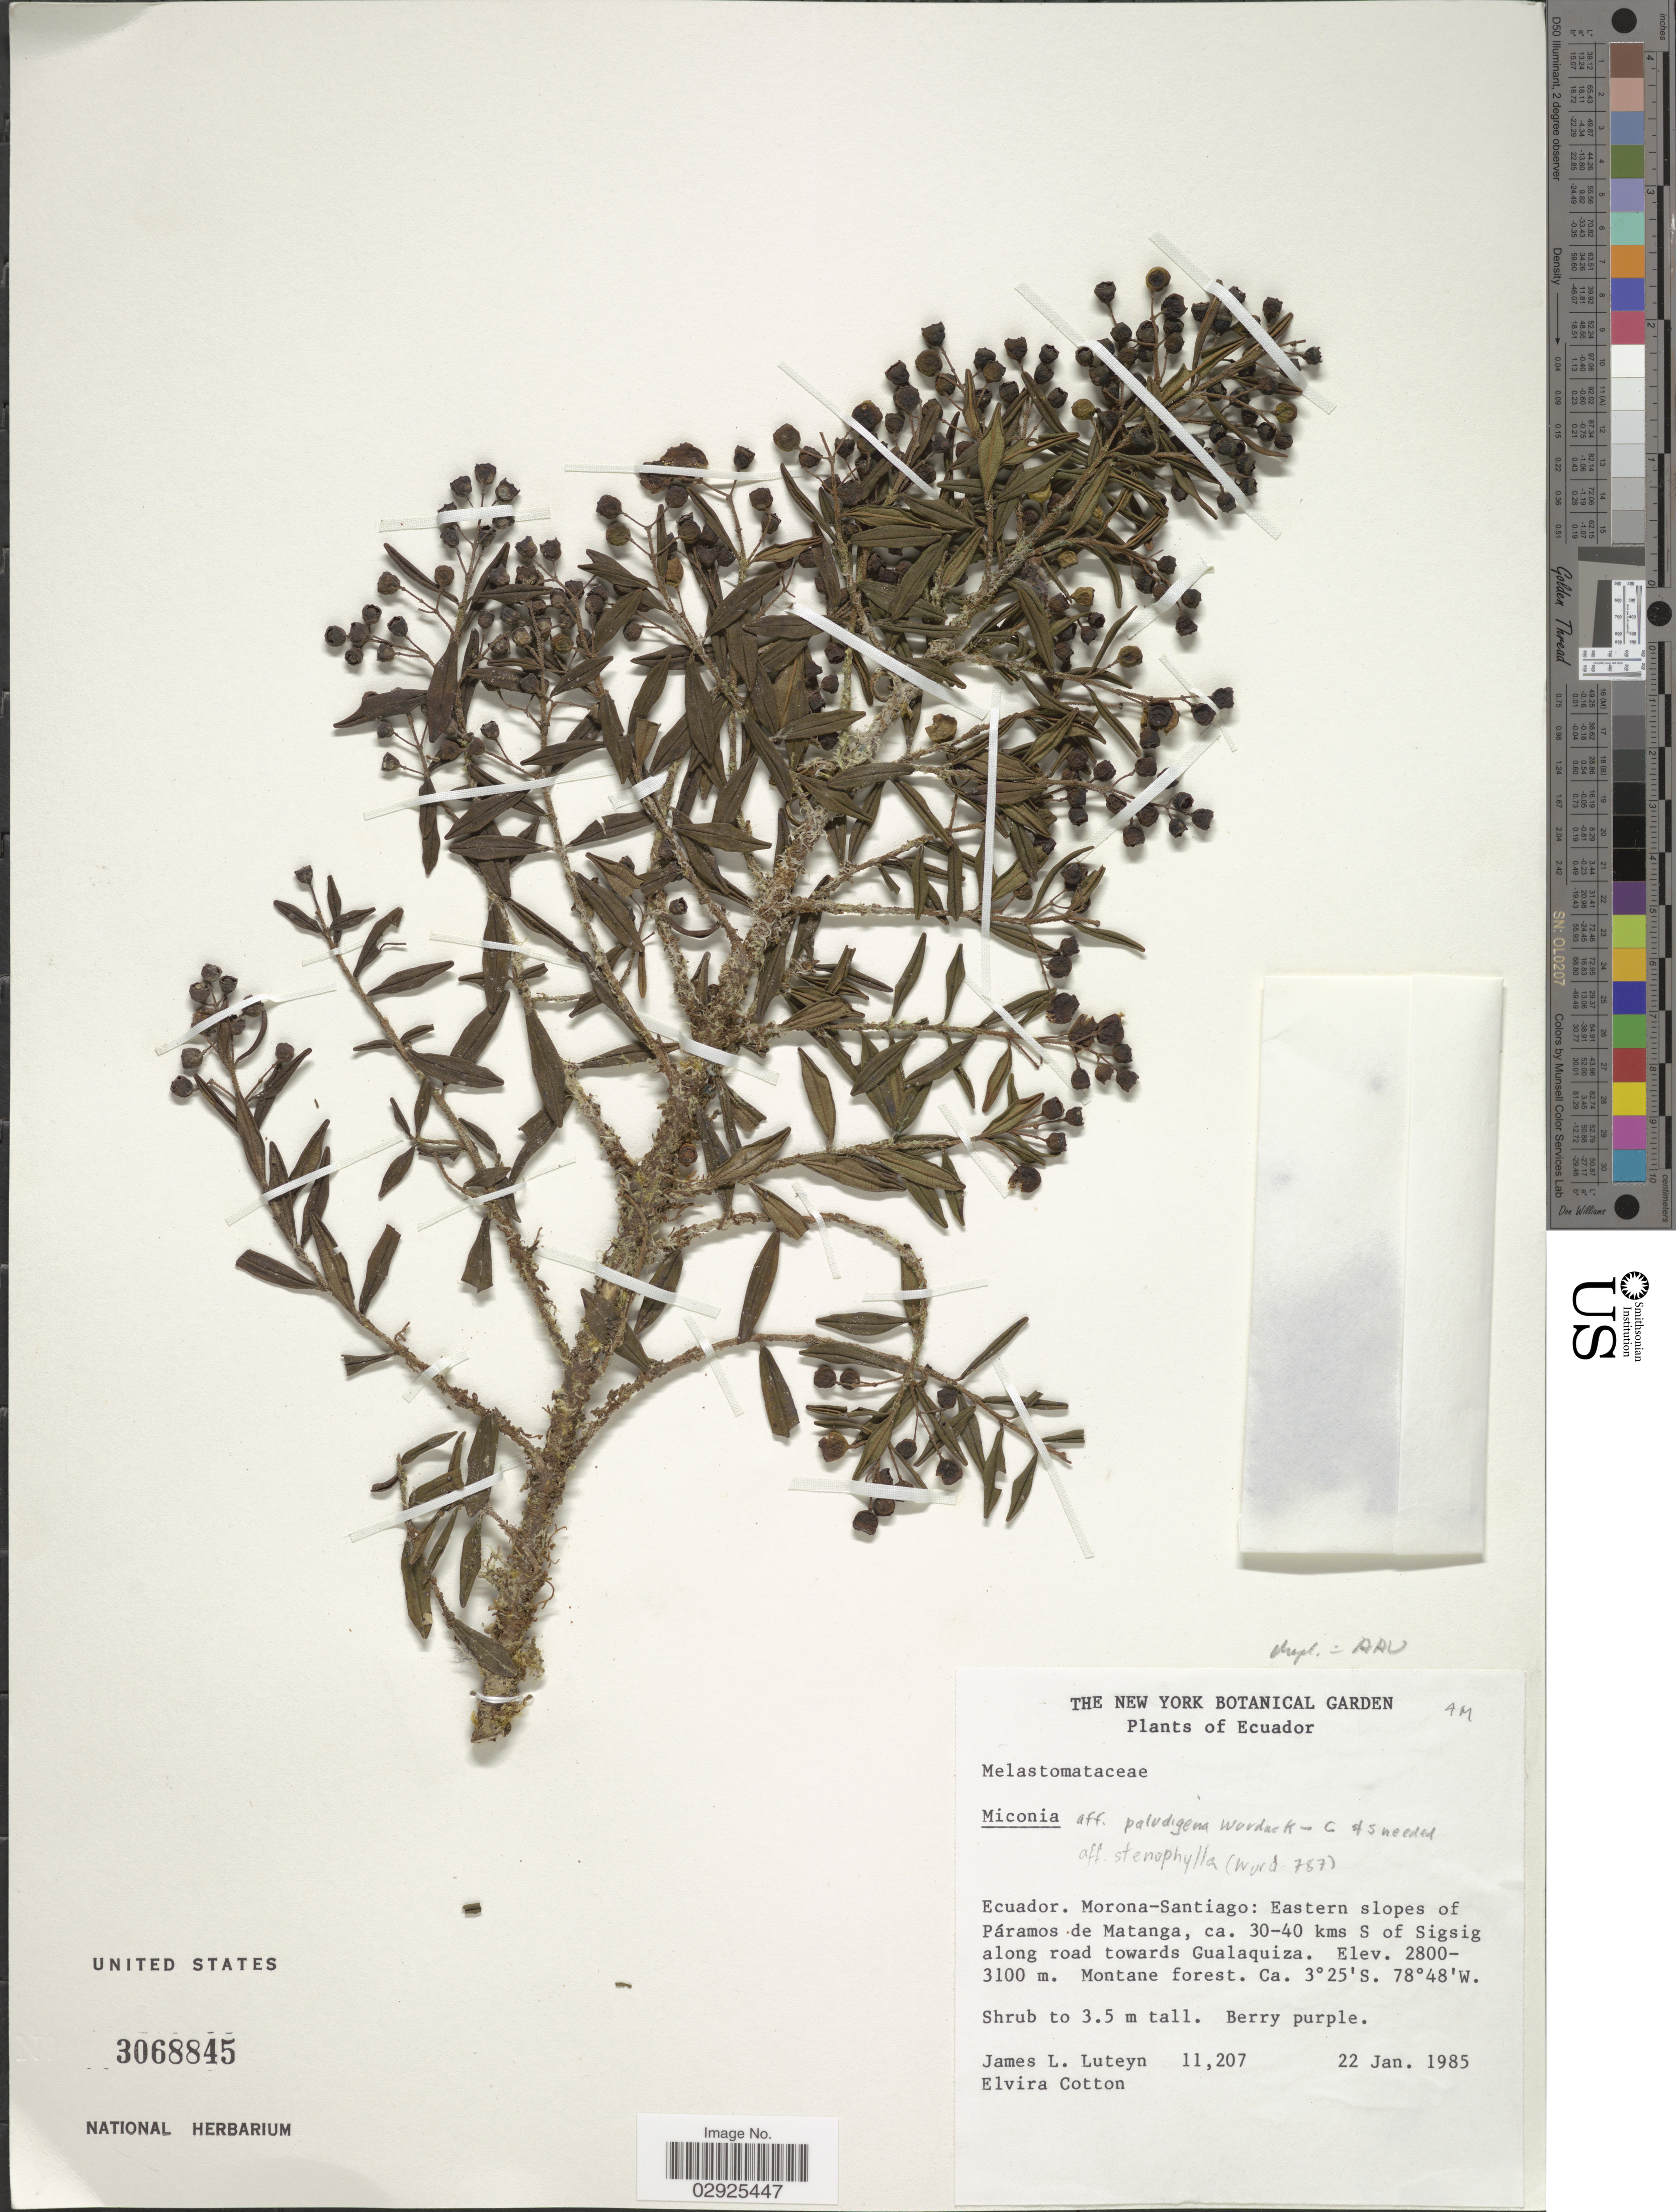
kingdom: Plantae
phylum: Tracheophyta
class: Magnoliopsida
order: Myrtales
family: Melastomataceae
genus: Miconia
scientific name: Miconia sp.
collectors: J. Luteyn & E. Cotton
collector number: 11207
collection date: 1985-01-22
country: Ecuador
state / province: Morona-Santiago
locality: Eastern slopes of Páramo de Matanga, ca. 30-40 kms S of Sigsig along road towards Gualaquiza.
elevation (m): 2800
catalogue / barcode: US 3068845